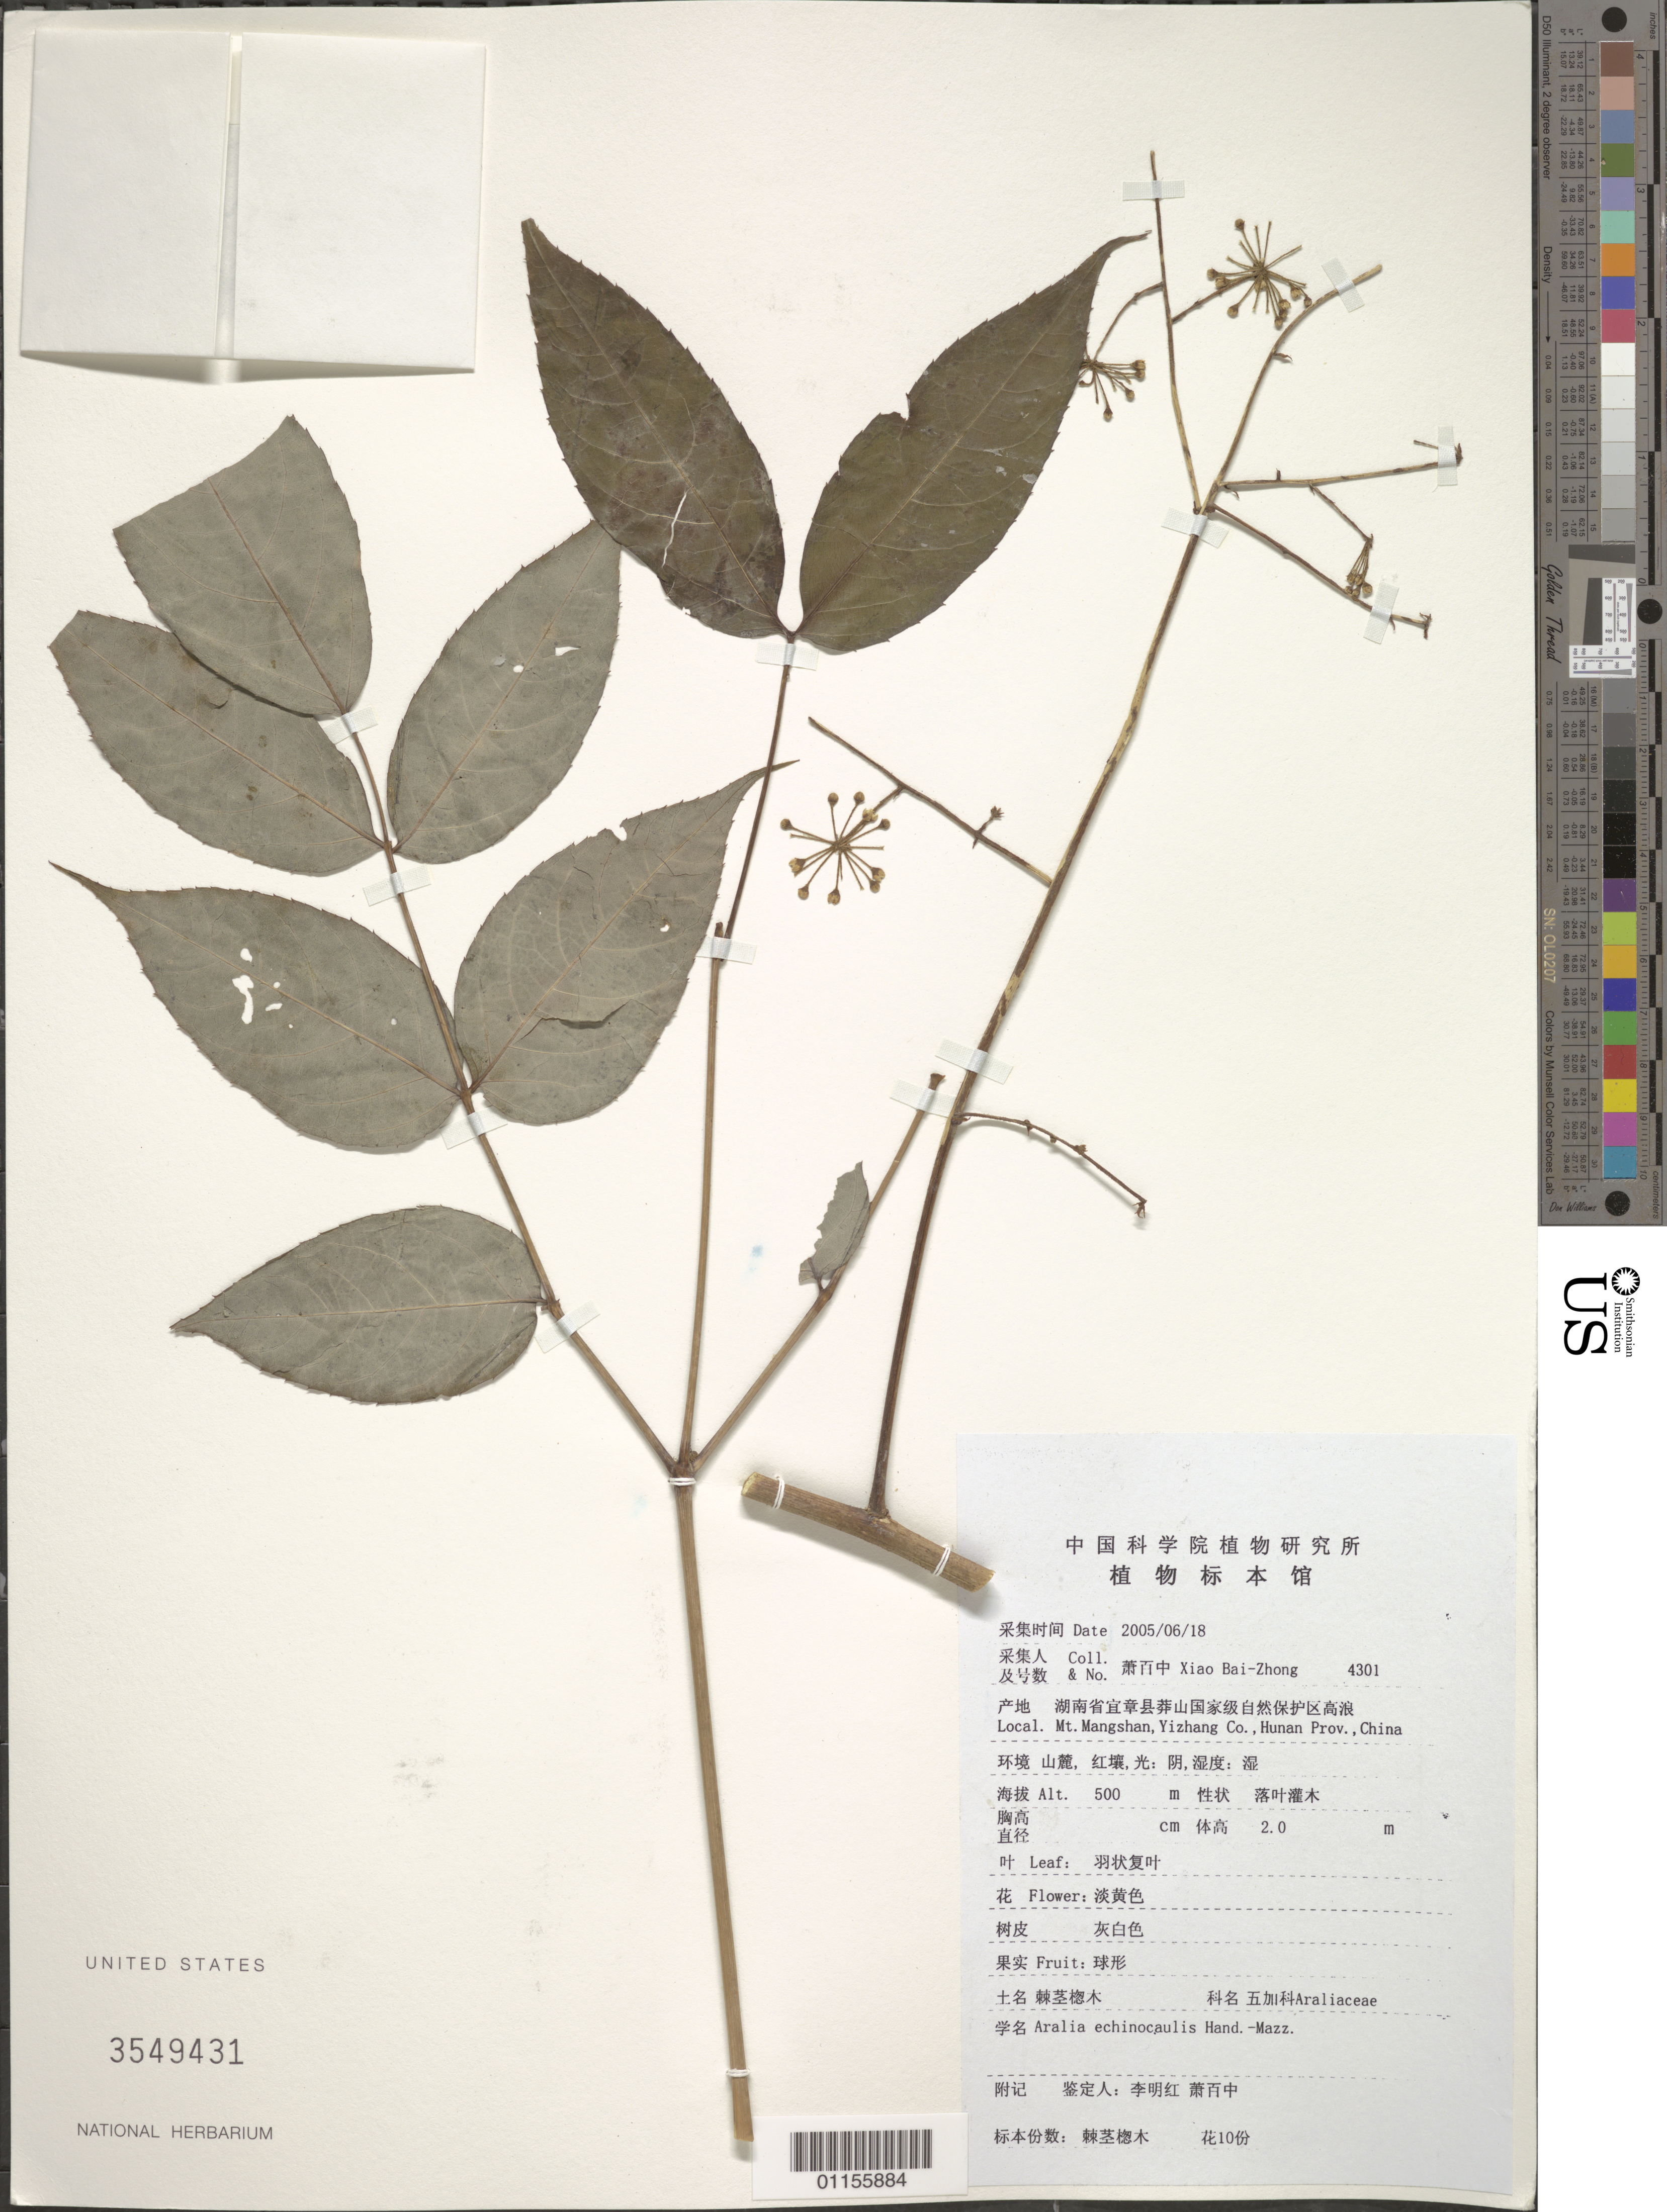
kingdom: Plantae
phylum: Tracheophyta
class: Magnoliopsida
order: Apiales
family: Araliaceae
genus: Aralia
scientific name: Aralia echinocaulis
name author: Hand.-Mazz.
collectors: B. Z. Xiao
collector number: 4301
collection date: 2005-06-18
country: China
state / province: Hunan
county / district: Yizhang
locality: Mt Mangshan.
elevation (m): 500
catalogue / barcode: US 3549431